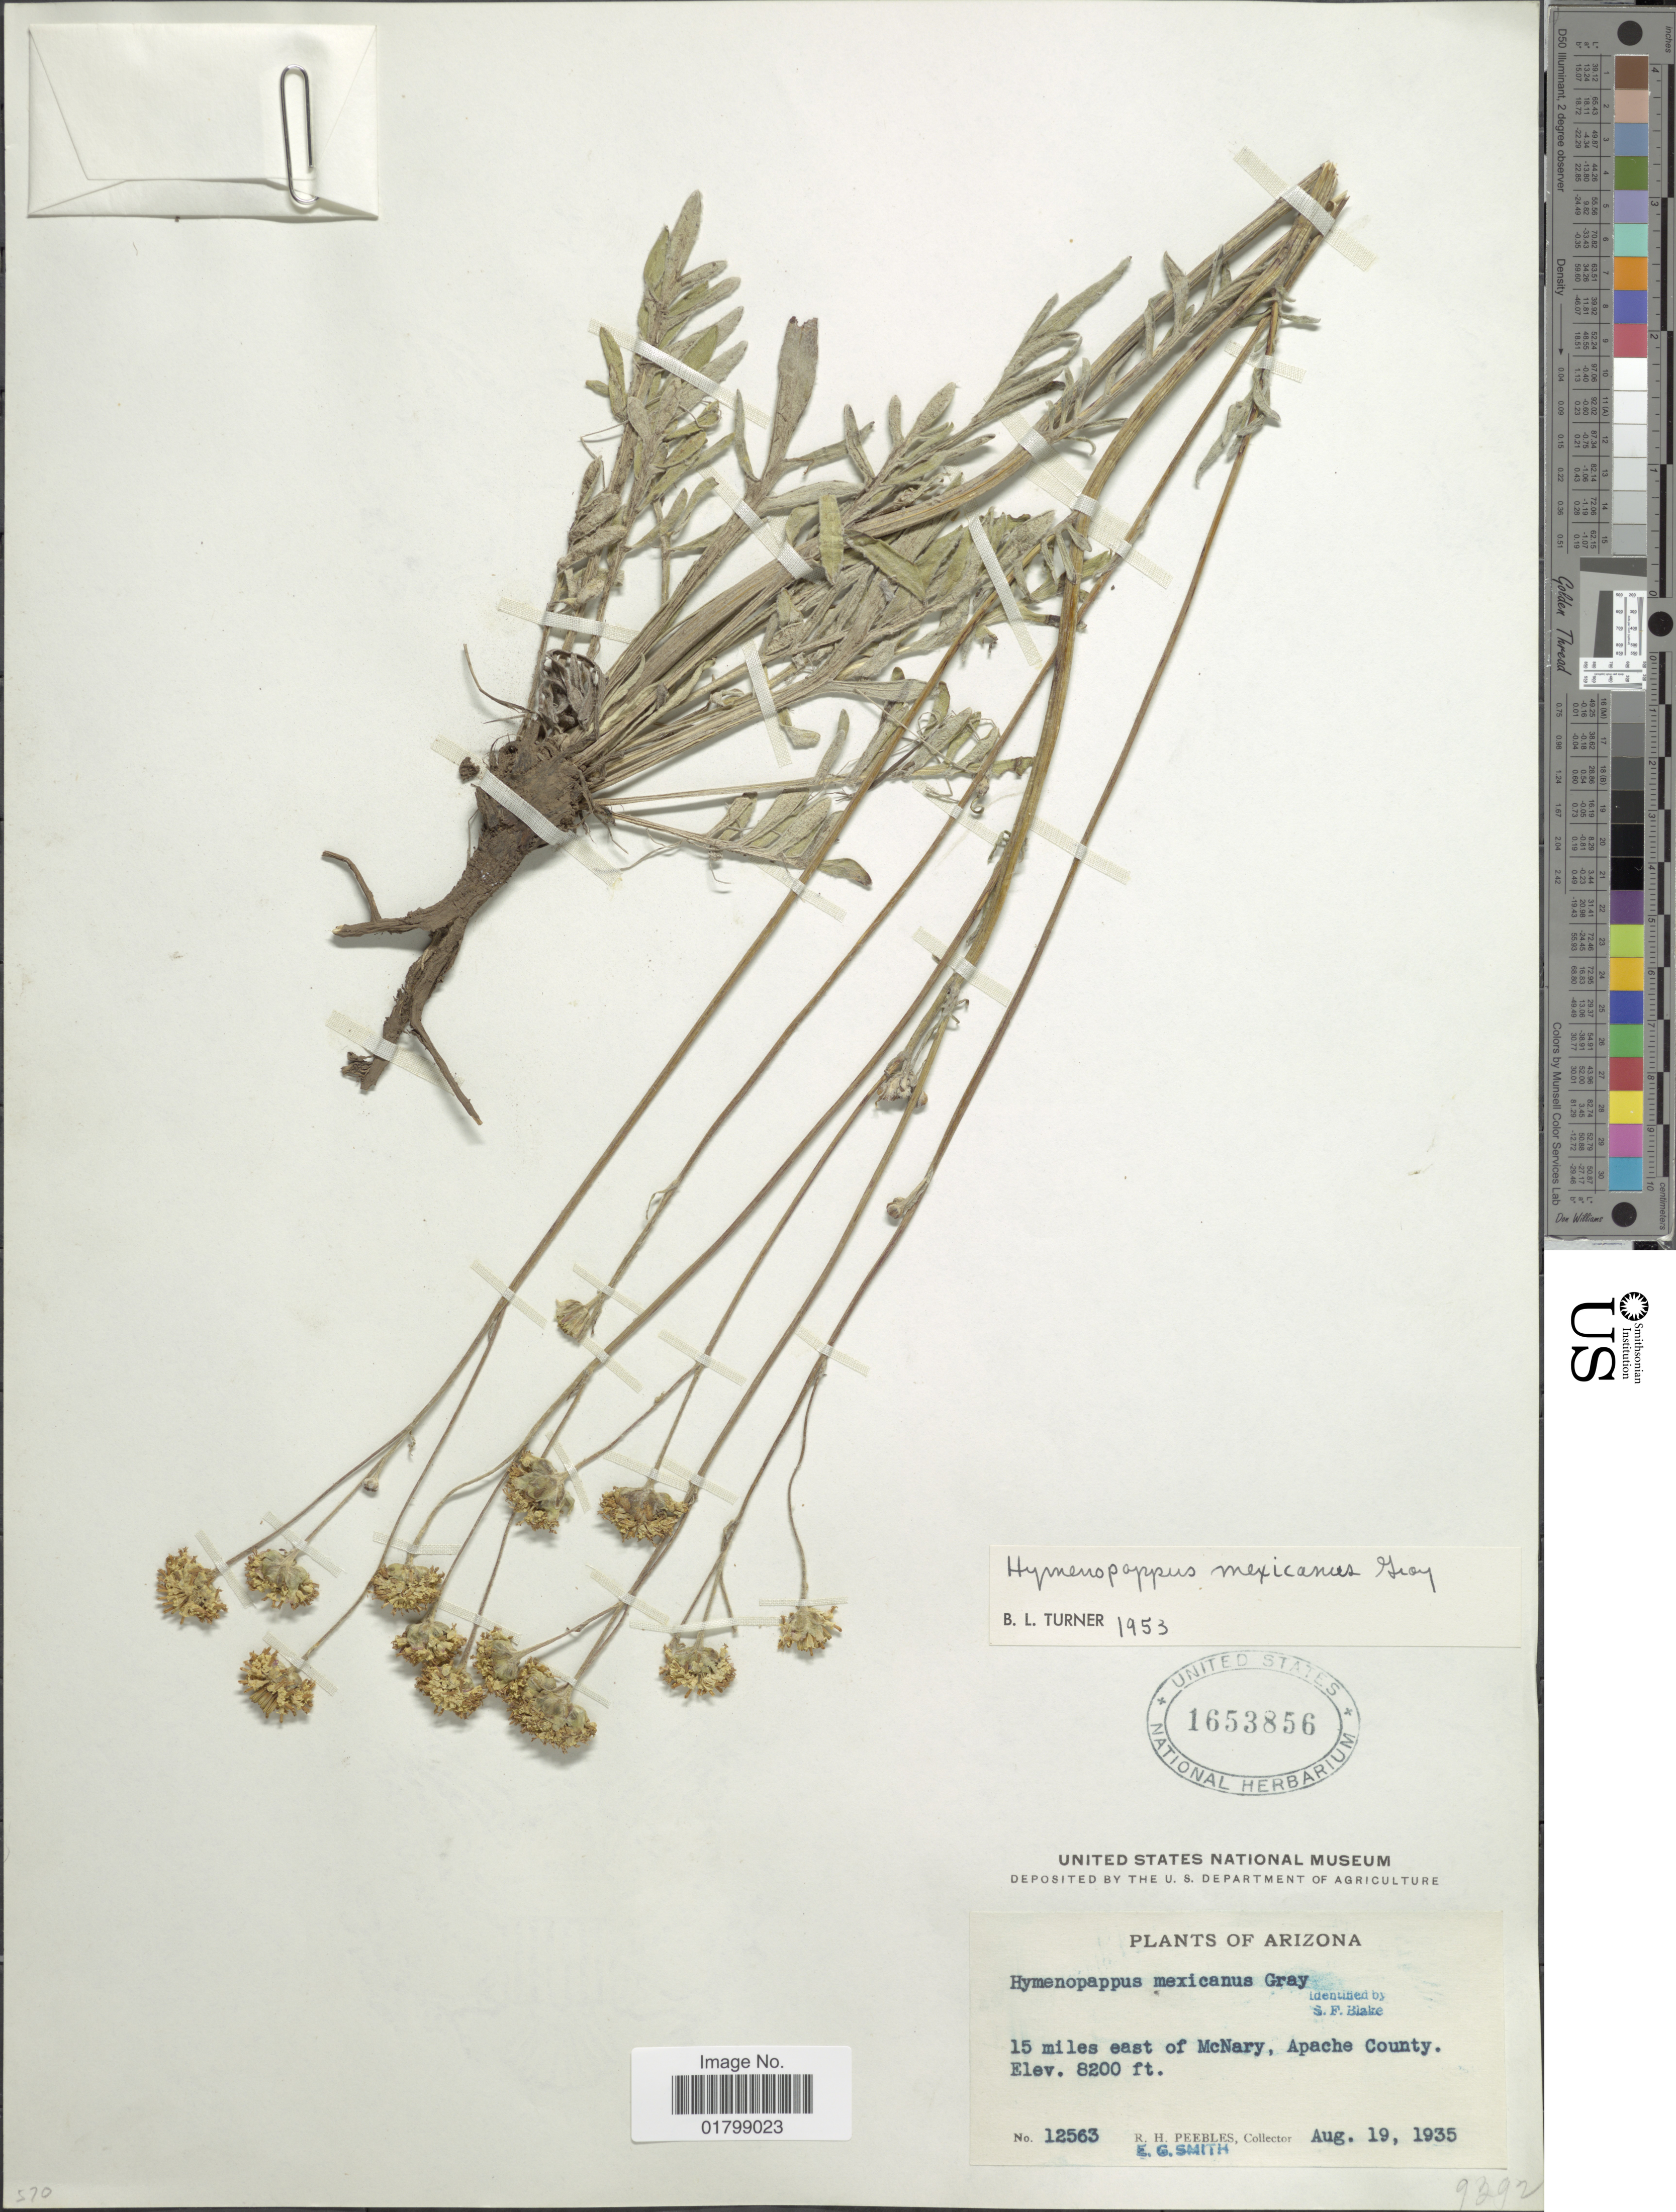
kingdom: Plantae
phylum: Tracheophyta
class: Magnoliopsida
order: Asterales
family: Asteraceae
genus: Hymenopappus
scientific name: Hymenopappus mexicanus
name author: A. Gray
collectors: R. H. Peebles & E. G. Smith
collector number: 12563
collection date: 1935-08-19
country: United States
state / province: Arizona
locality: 15 miles east of McNary, Apache County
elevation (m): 2499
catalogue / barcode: US 1653856